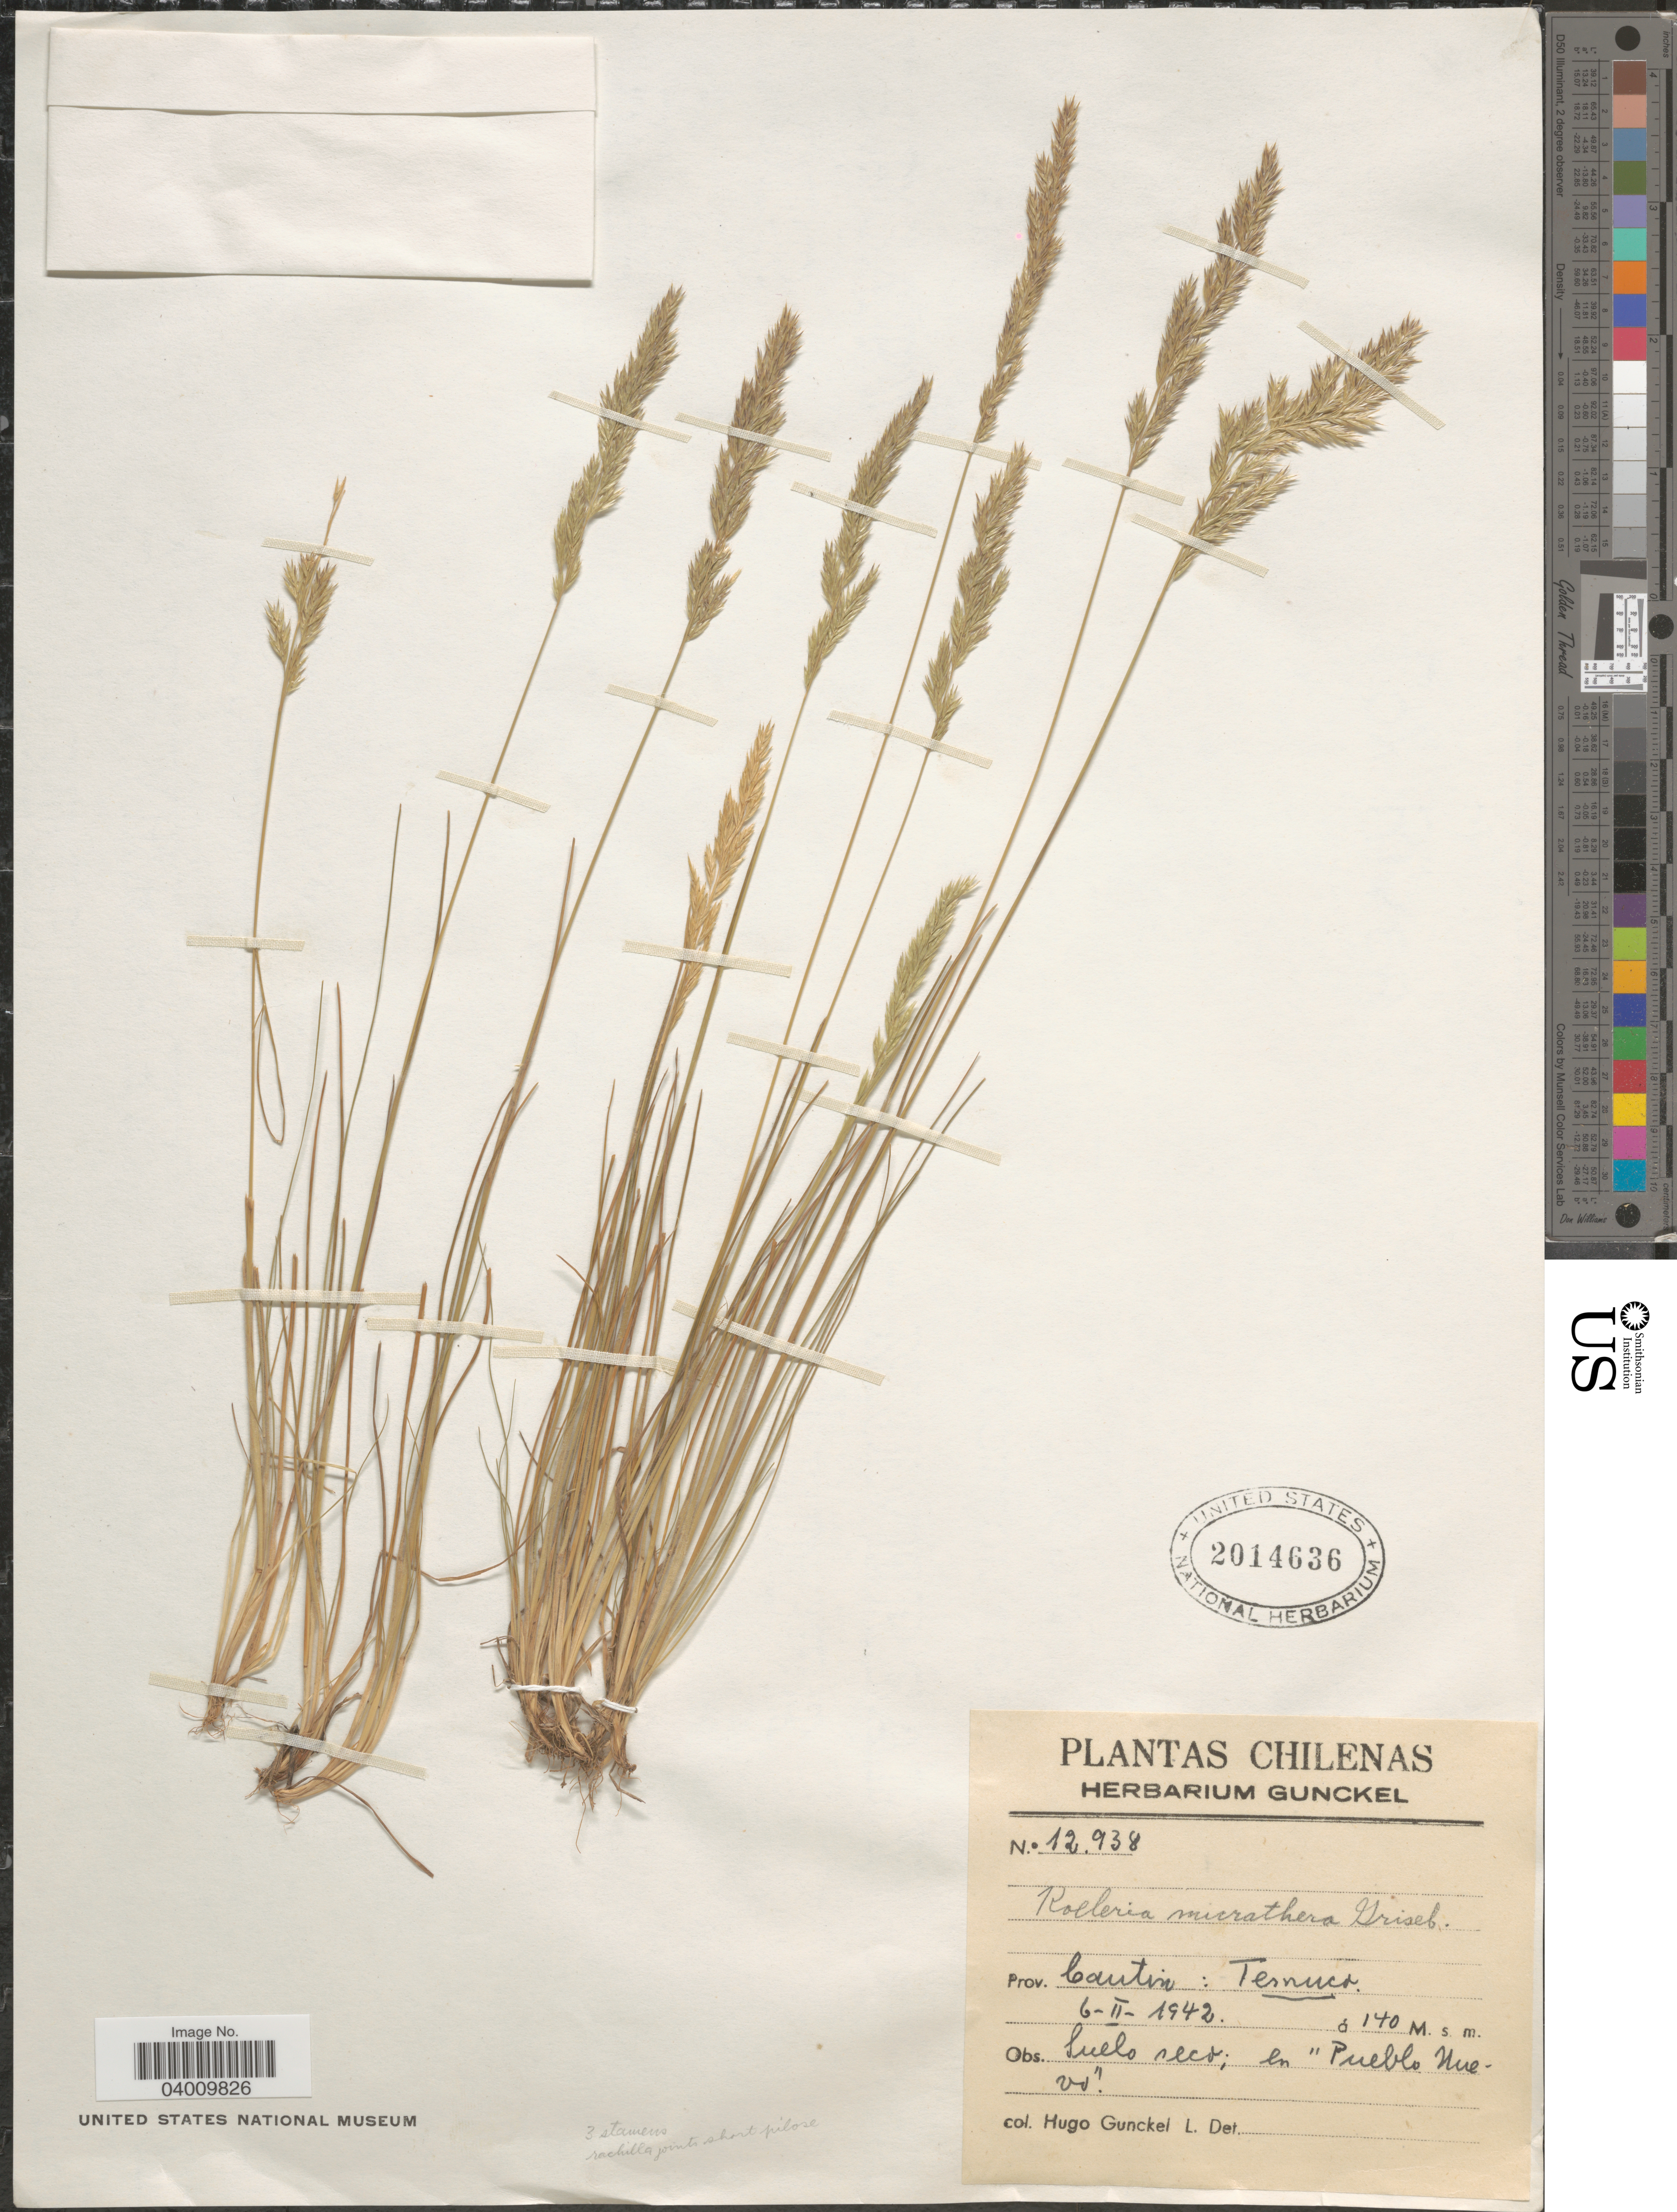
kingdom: Plantae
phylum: Tracheophyta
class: Liliopsida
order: Poales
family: Poaceae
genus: Koeleria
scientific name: Koeleria sp.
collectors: H. Gunckel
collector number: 12938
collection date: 1942-02-06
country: Chile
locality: Prov. Cautin : Temuco. Suelo seco; en "Pueblo Nuevo".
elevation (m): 140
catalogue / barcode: US 2014636